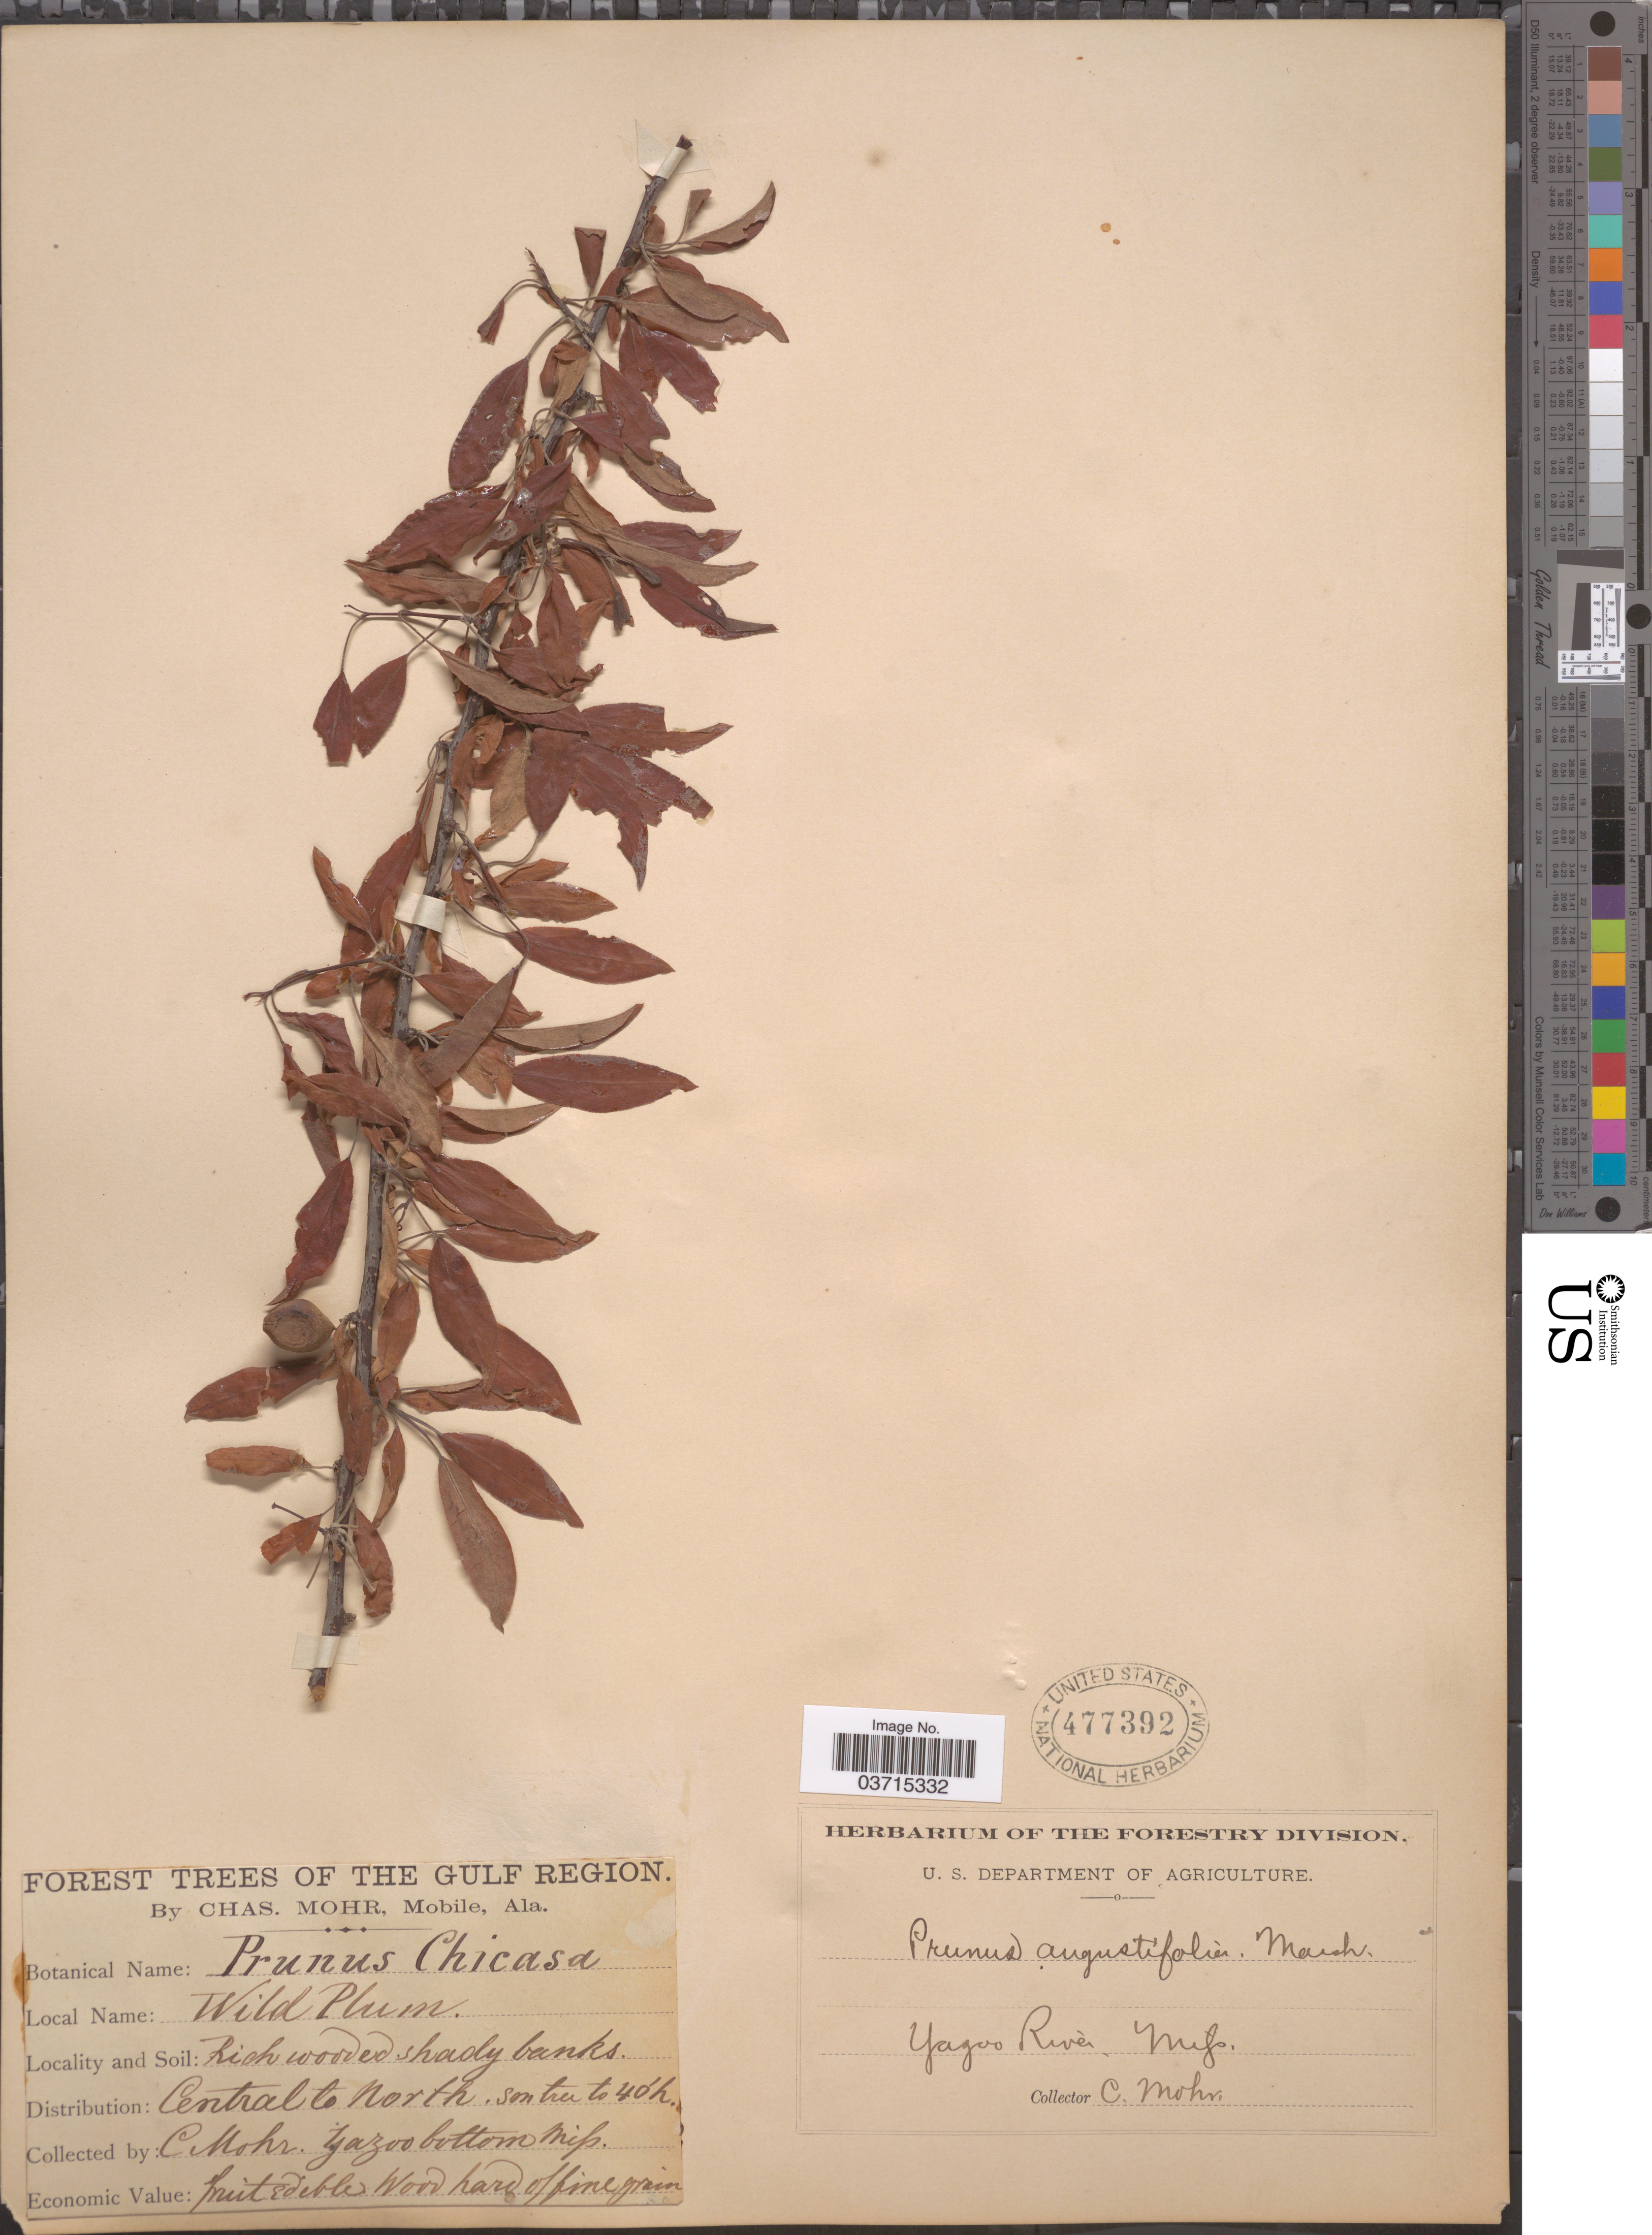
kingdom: Plantae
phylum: Tracheophyta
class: Magnoliopsida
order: Rosales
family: Rosaceae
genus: Prunus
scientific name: Prunus angustifolia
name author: Marshall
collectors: Mohr, C. T. (herbarium)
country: United States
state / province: Mississippi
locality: The Gulf Region. Yazoo bottoms. Yazoo River.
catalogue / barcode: US 477392